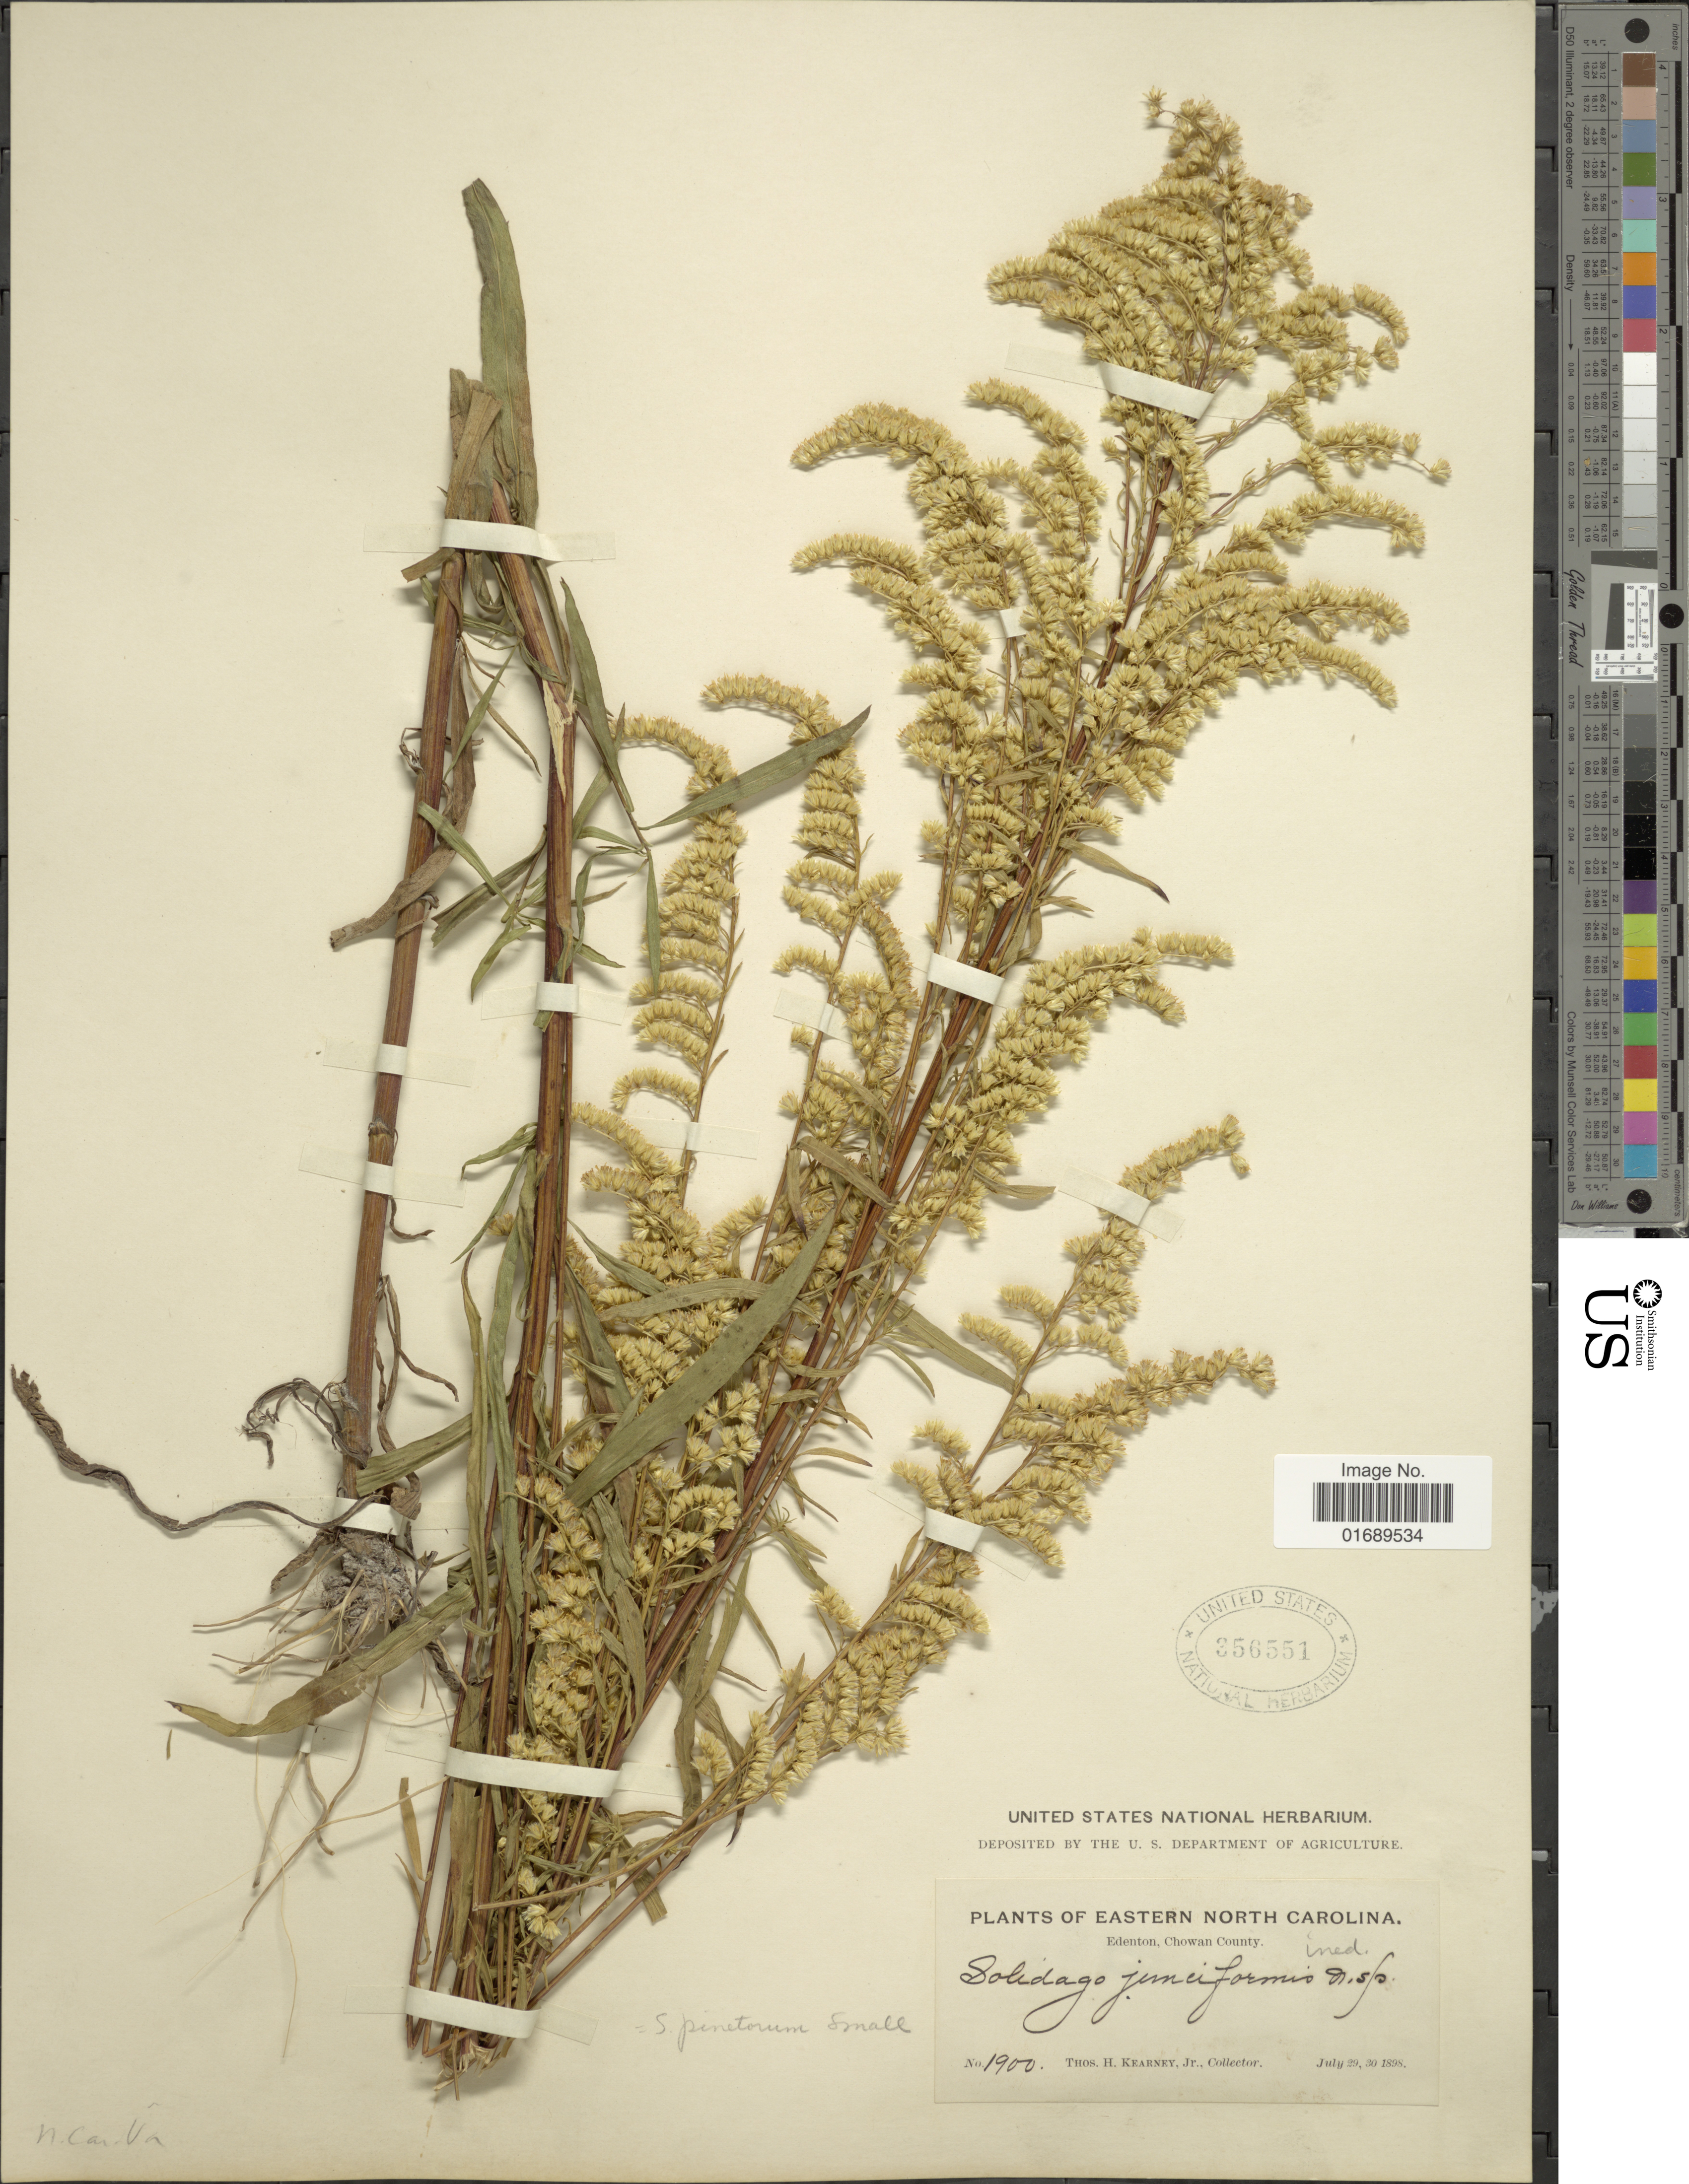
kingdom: Plantae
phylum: Tracheophyta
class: Magnoliopsida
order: Asterales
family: Asteraceae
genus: Solidago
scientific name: Solidago pinetorum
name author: Aiton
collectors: T. H. Kearney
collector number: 1900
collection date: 1898-07-29/1898-07-30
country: United States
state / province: North Carolina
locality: Eastern North Carolina, Edenton, Chowan County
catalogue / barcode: US 356551